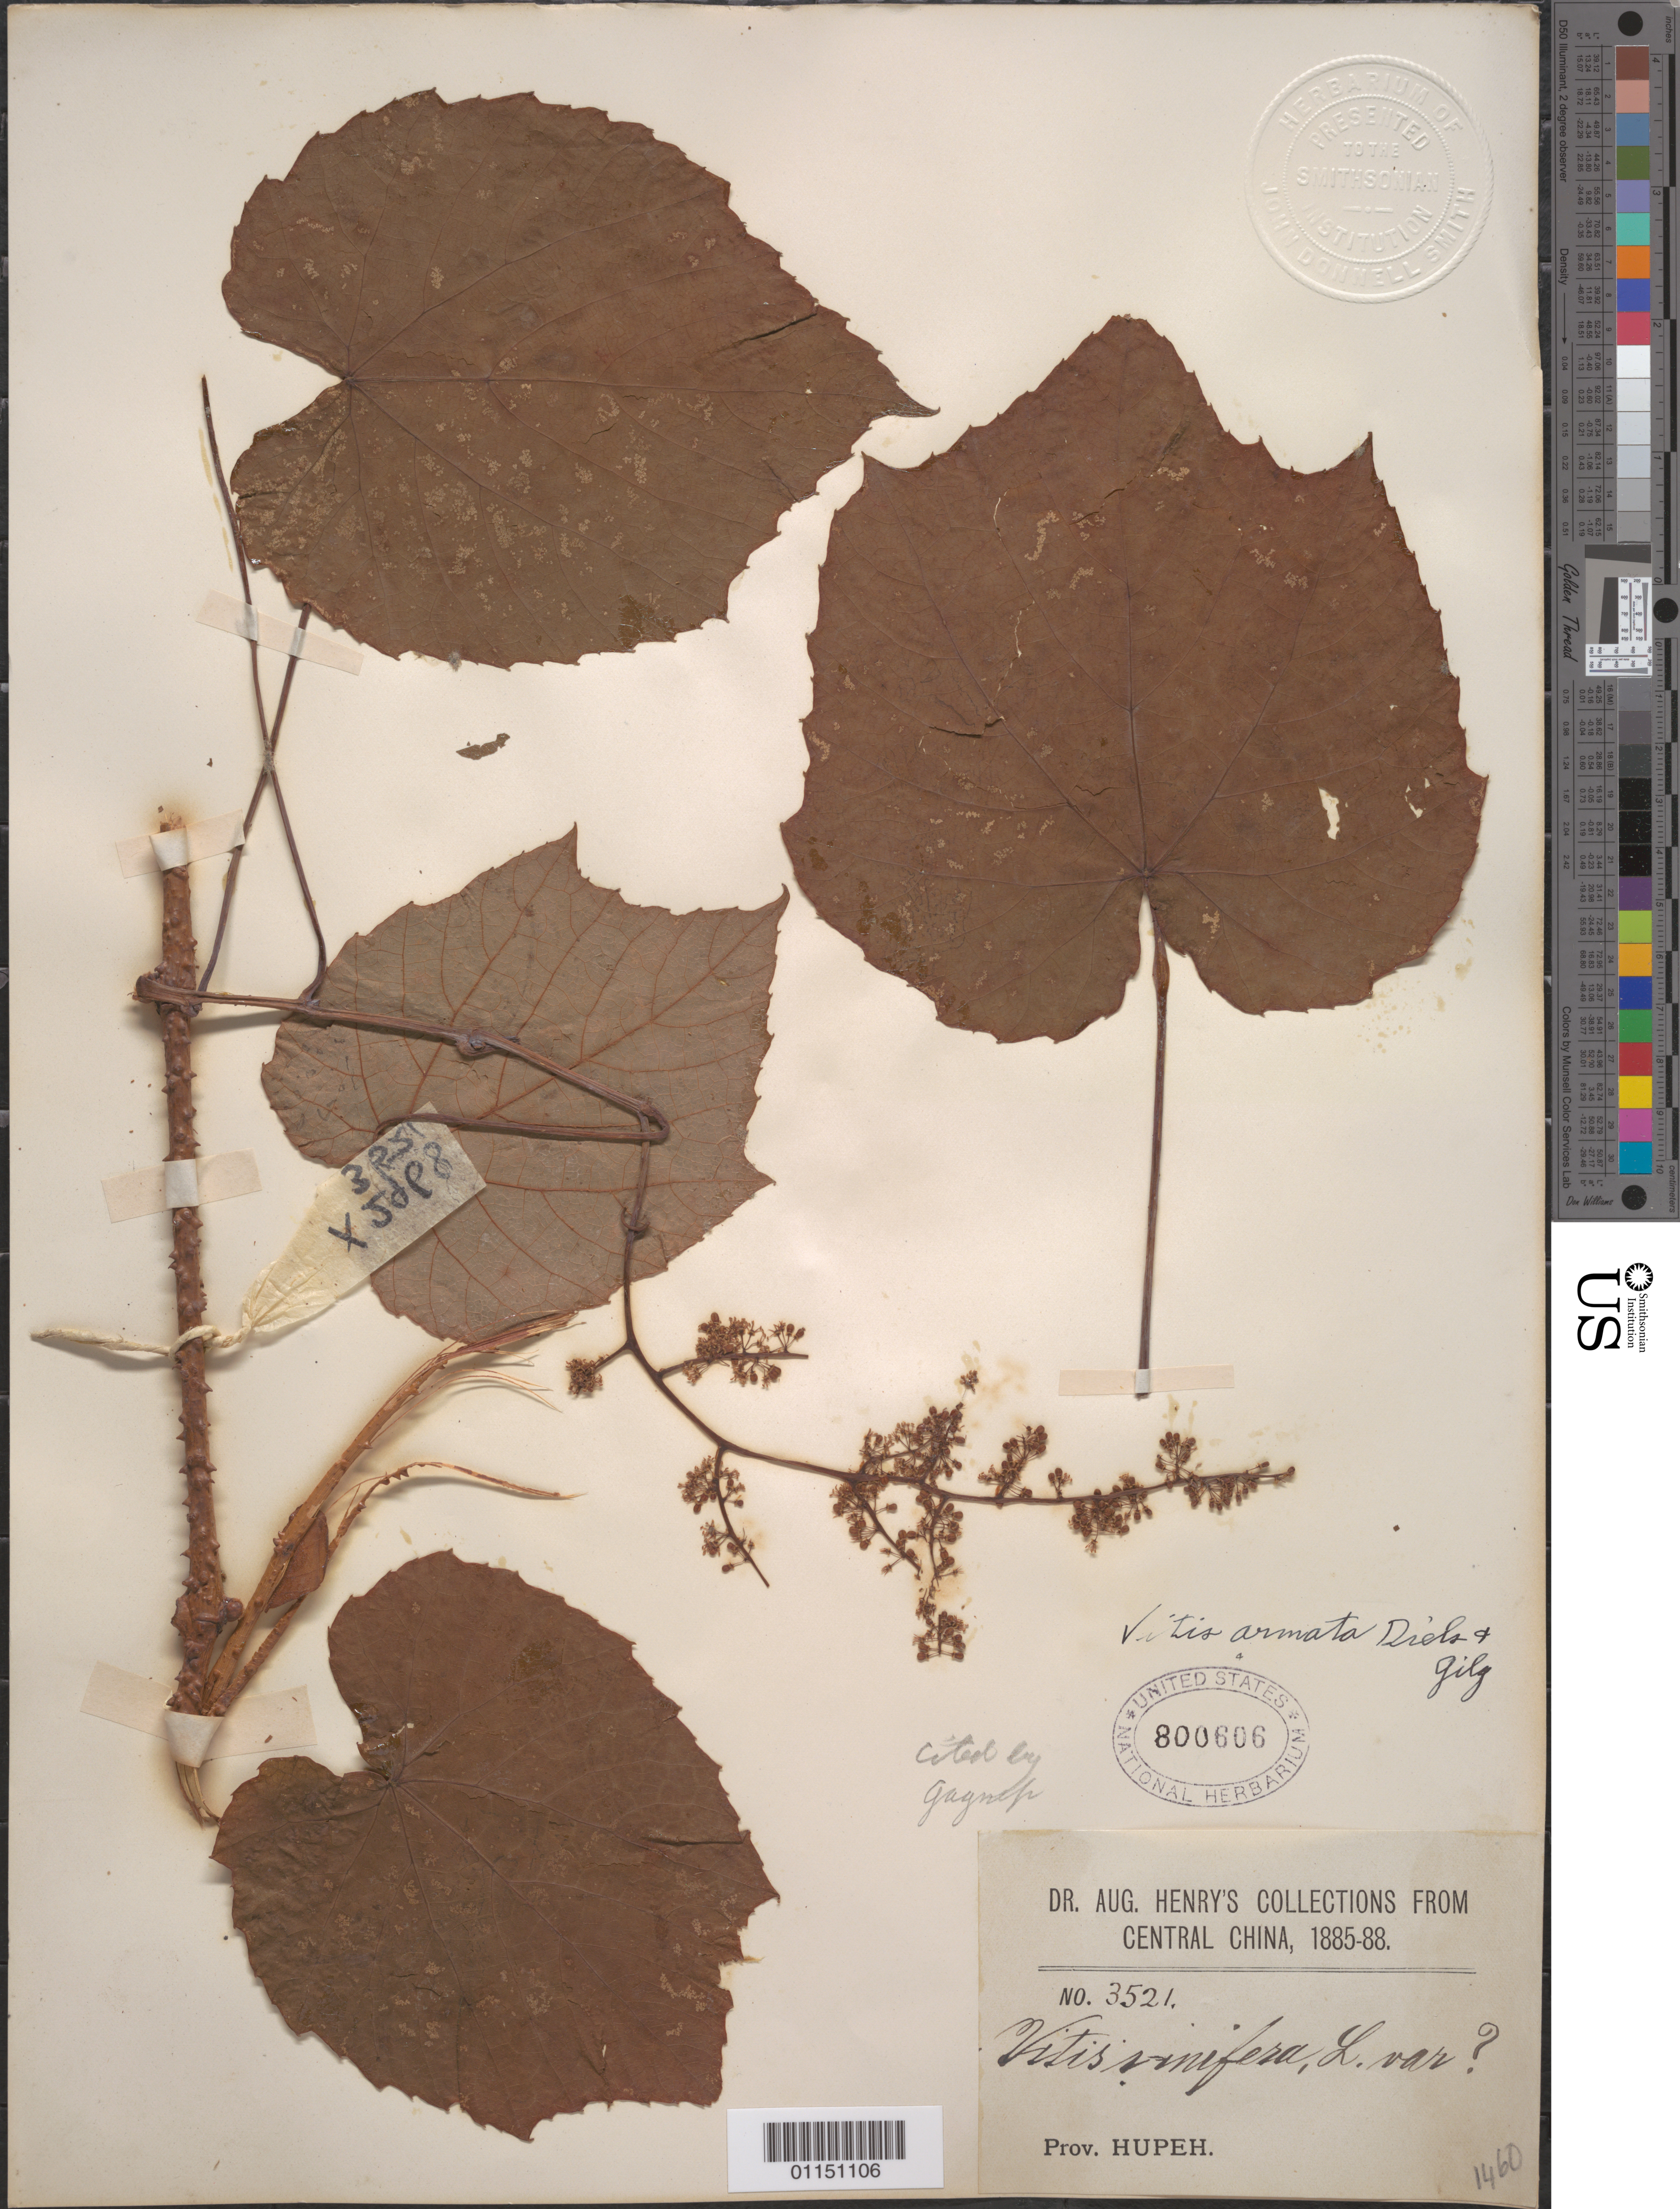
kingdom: Plantae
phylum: Tracheophyta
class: Magnoliopsida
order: Vitales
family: Vitaceae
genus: Vitis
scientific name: Vitis armata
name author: Diels & Gilg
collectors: A. Henry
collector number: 3521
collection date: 1885/1888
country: China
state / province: Hubei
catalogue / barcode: US 800606